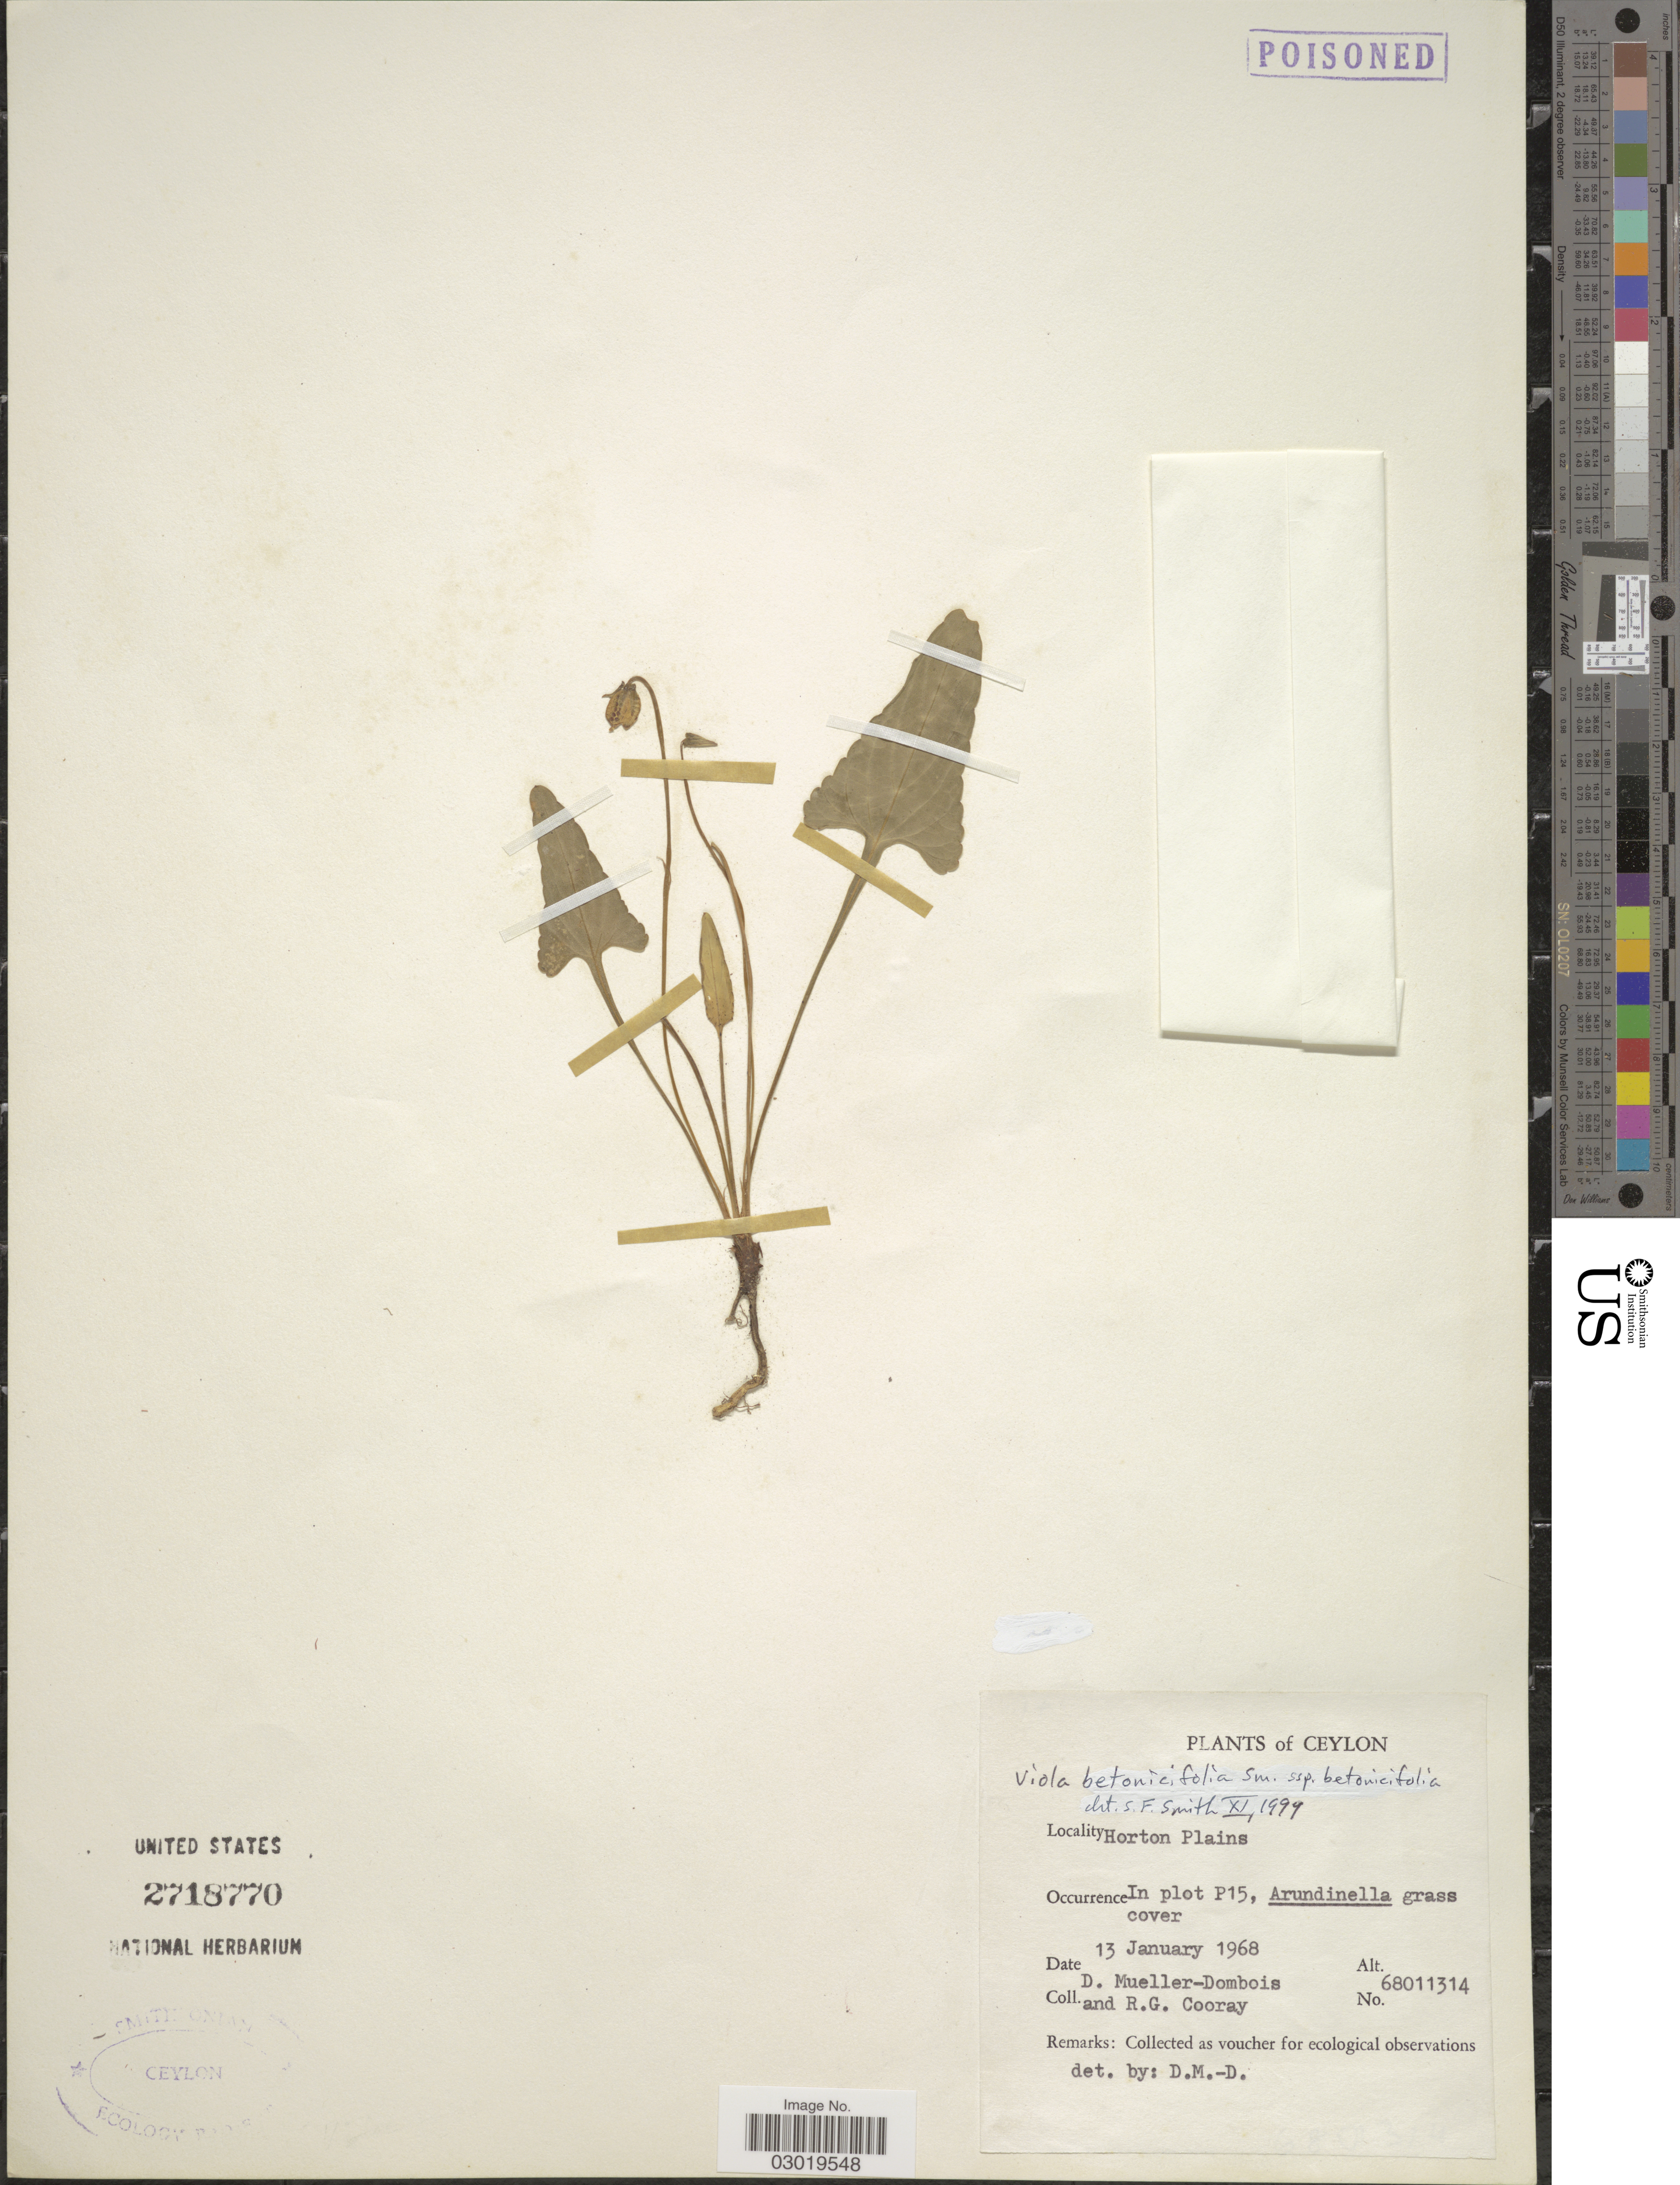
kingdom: Plantae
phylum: Tracheophyta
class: Magnoliopsida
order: Malpighiales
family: Violaceae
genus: Viola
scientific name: Viola betonicifolia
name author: Sm.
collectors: D. Mueller-Dombois & R. Cooray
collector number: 68011314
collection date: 1968-01-13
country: Sri Lanka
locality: Ceylon, Horton Plains, In Plot P15.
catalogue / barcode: US 2718770